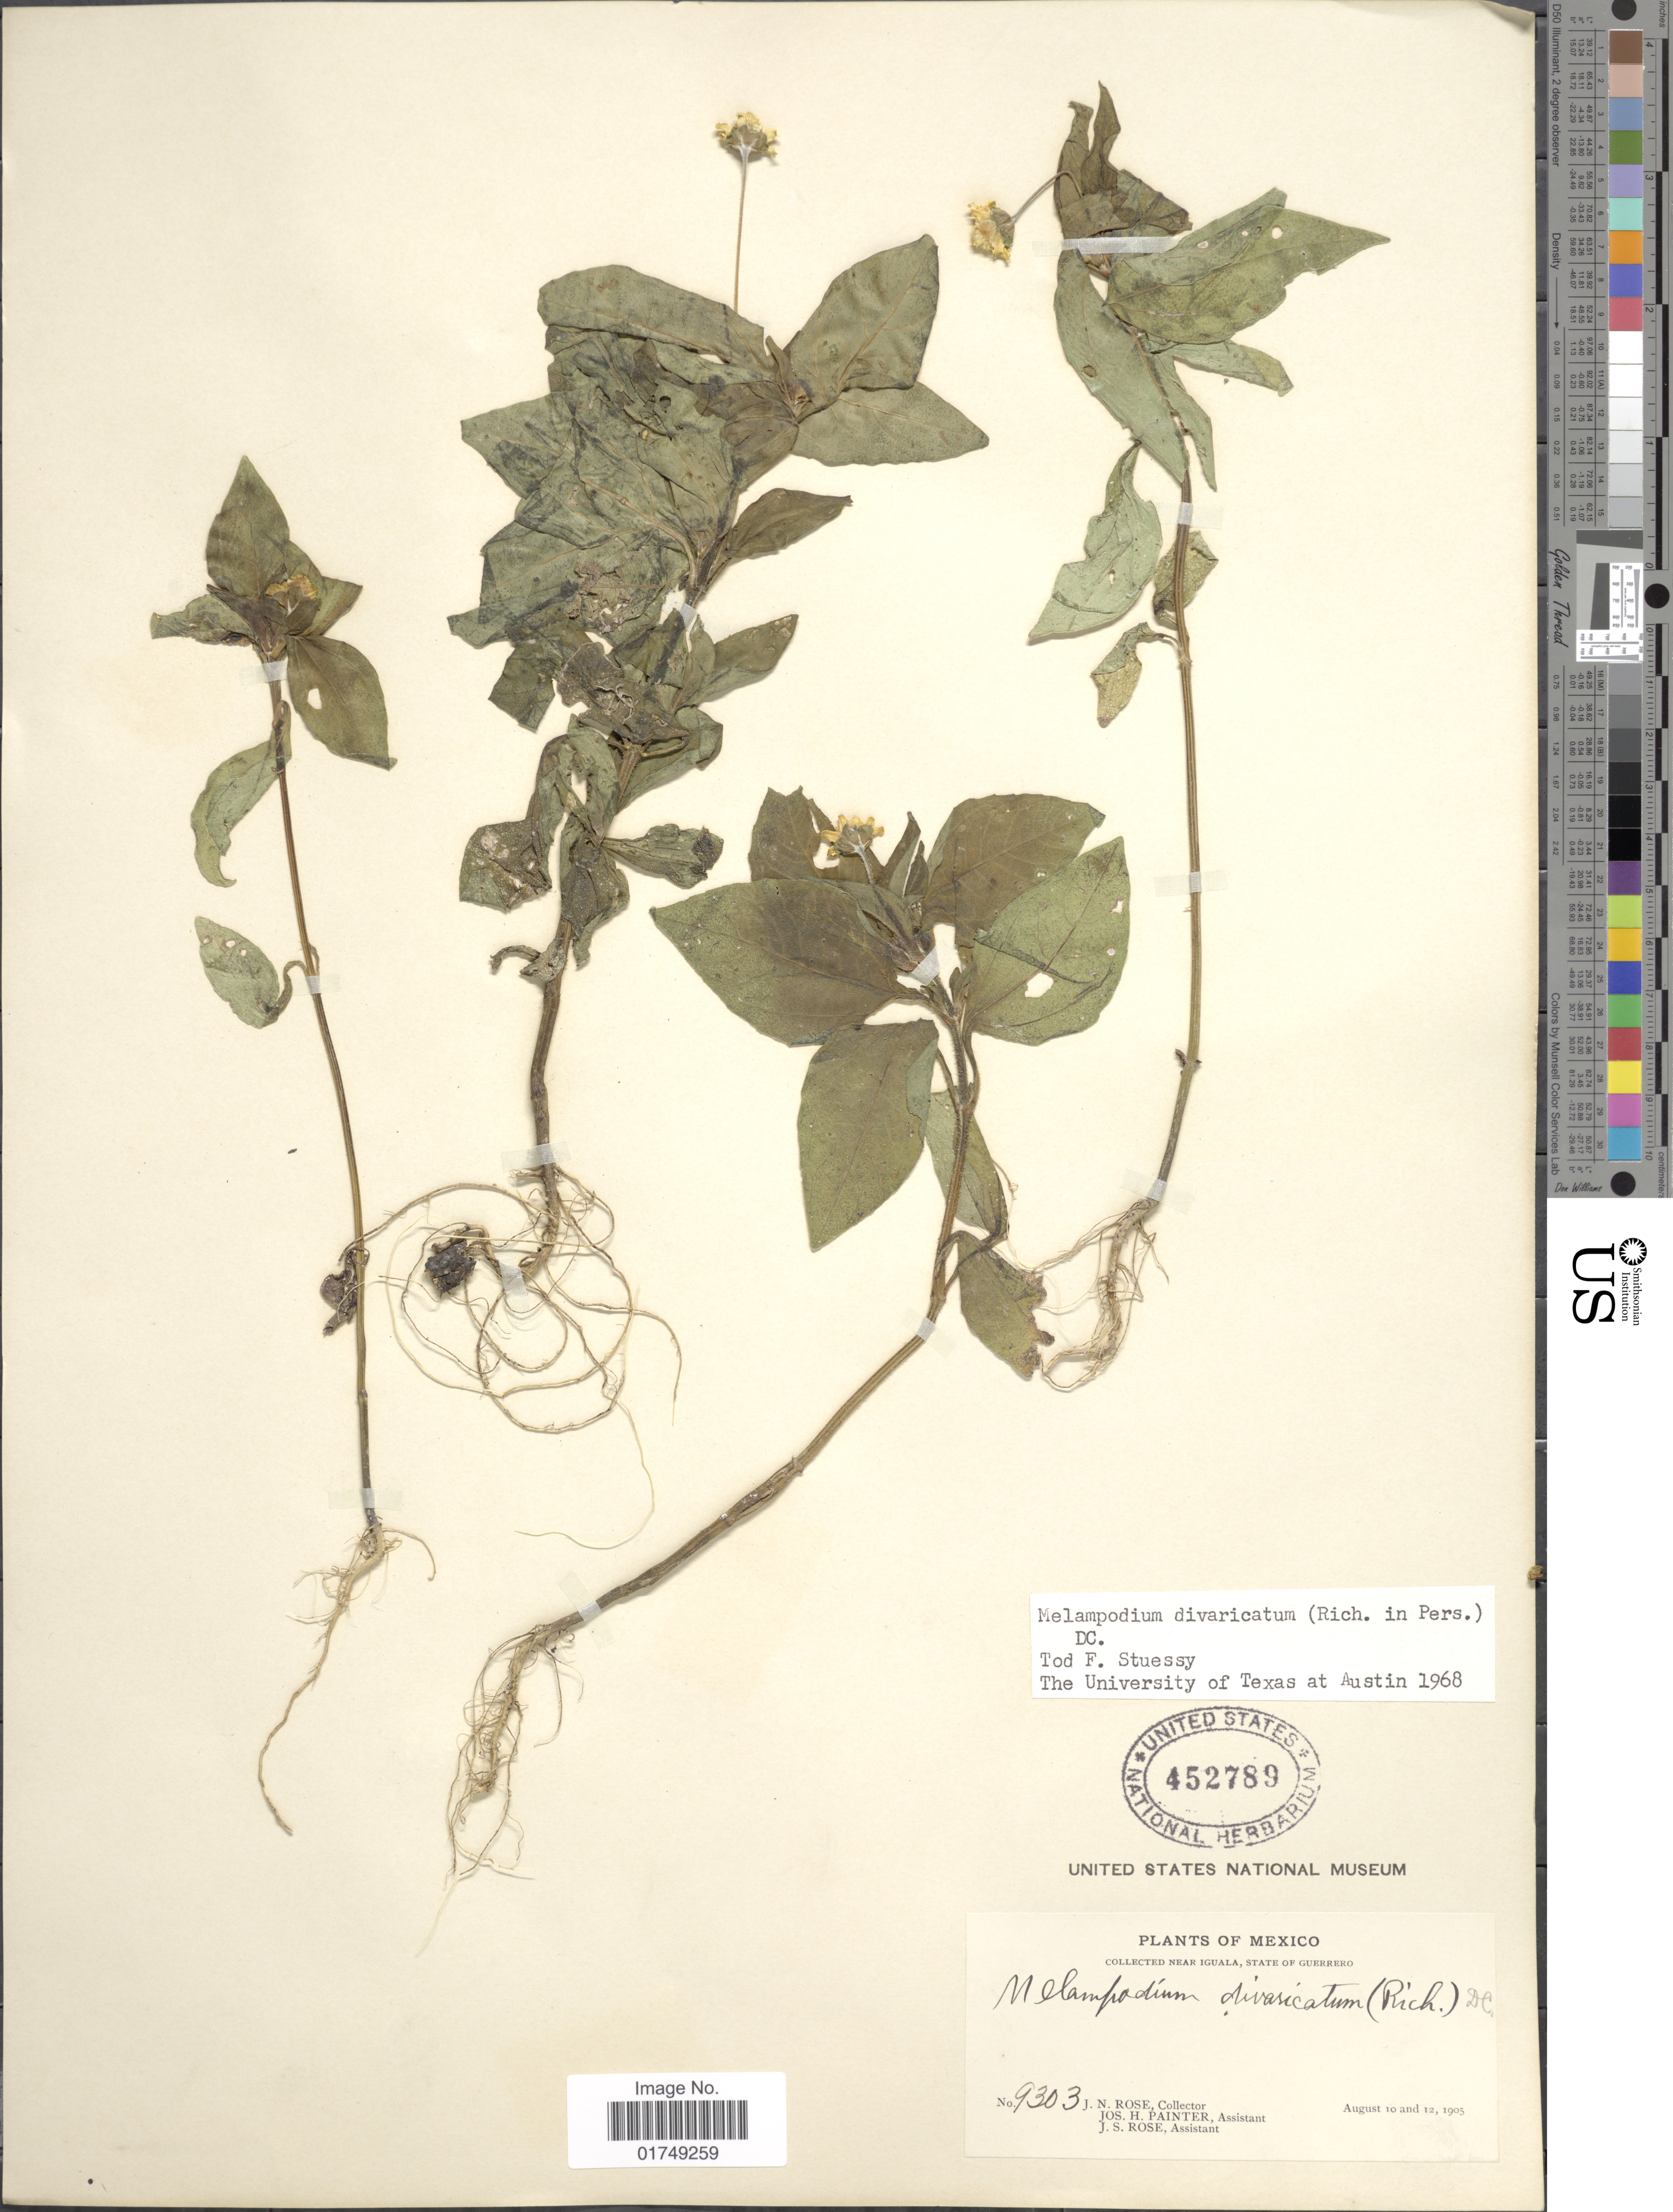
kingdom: Plantae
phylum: Tracheophyta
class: Magnoliopsida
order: Asterales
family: Asteraceae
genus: Melampodium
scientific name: Melampodium divaricatum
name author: (Rich.) DC.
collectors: J. N. Rose, J. H. Painter & J. S. Rose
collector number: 9303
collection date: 1905-08-10/1905-08-12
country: Mexico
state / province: Guerrero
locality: Near Iguala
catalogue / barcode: US 452789